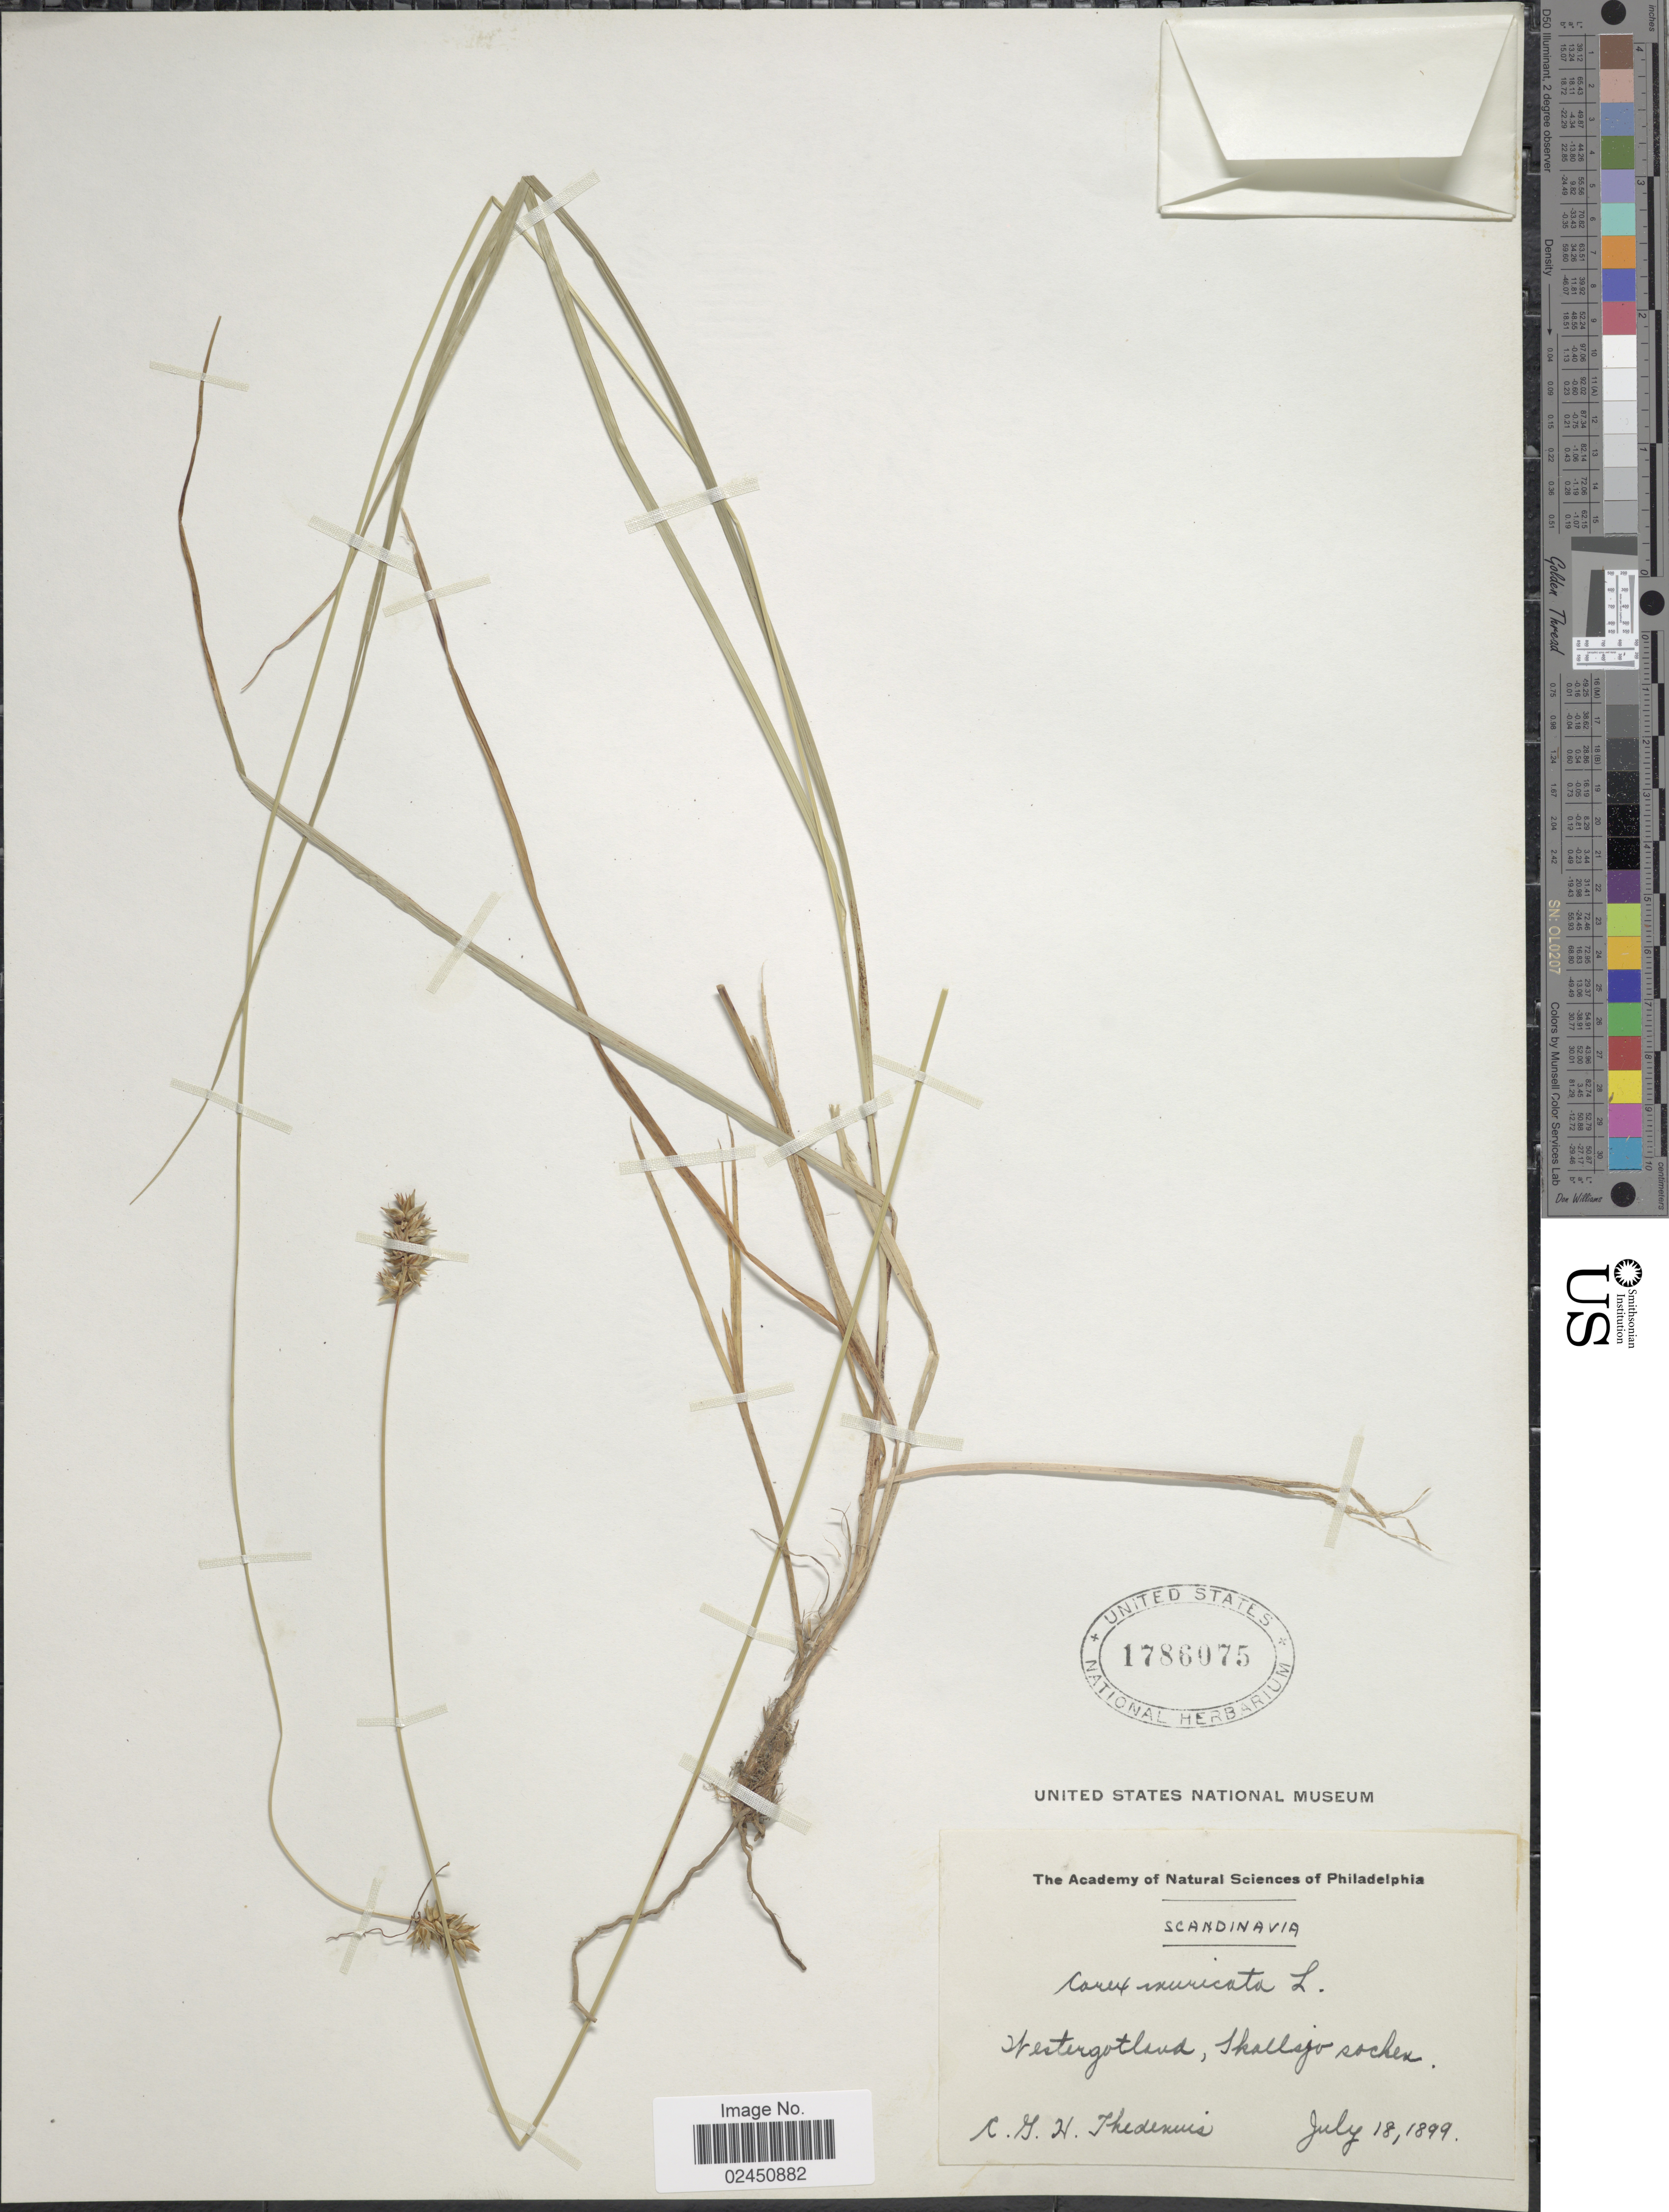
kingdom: Plantae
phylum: Tracheophyta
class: Liliopsida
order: Poales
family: Cyperaceae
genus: Carex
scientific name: Carex muricata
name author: L.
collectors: C. Thedenius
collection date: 1899-07-18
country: Sweden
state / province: Västra Götaland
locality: Scandinavia, Westergotland, Skallsjo sochen.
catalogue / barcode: US 1786075